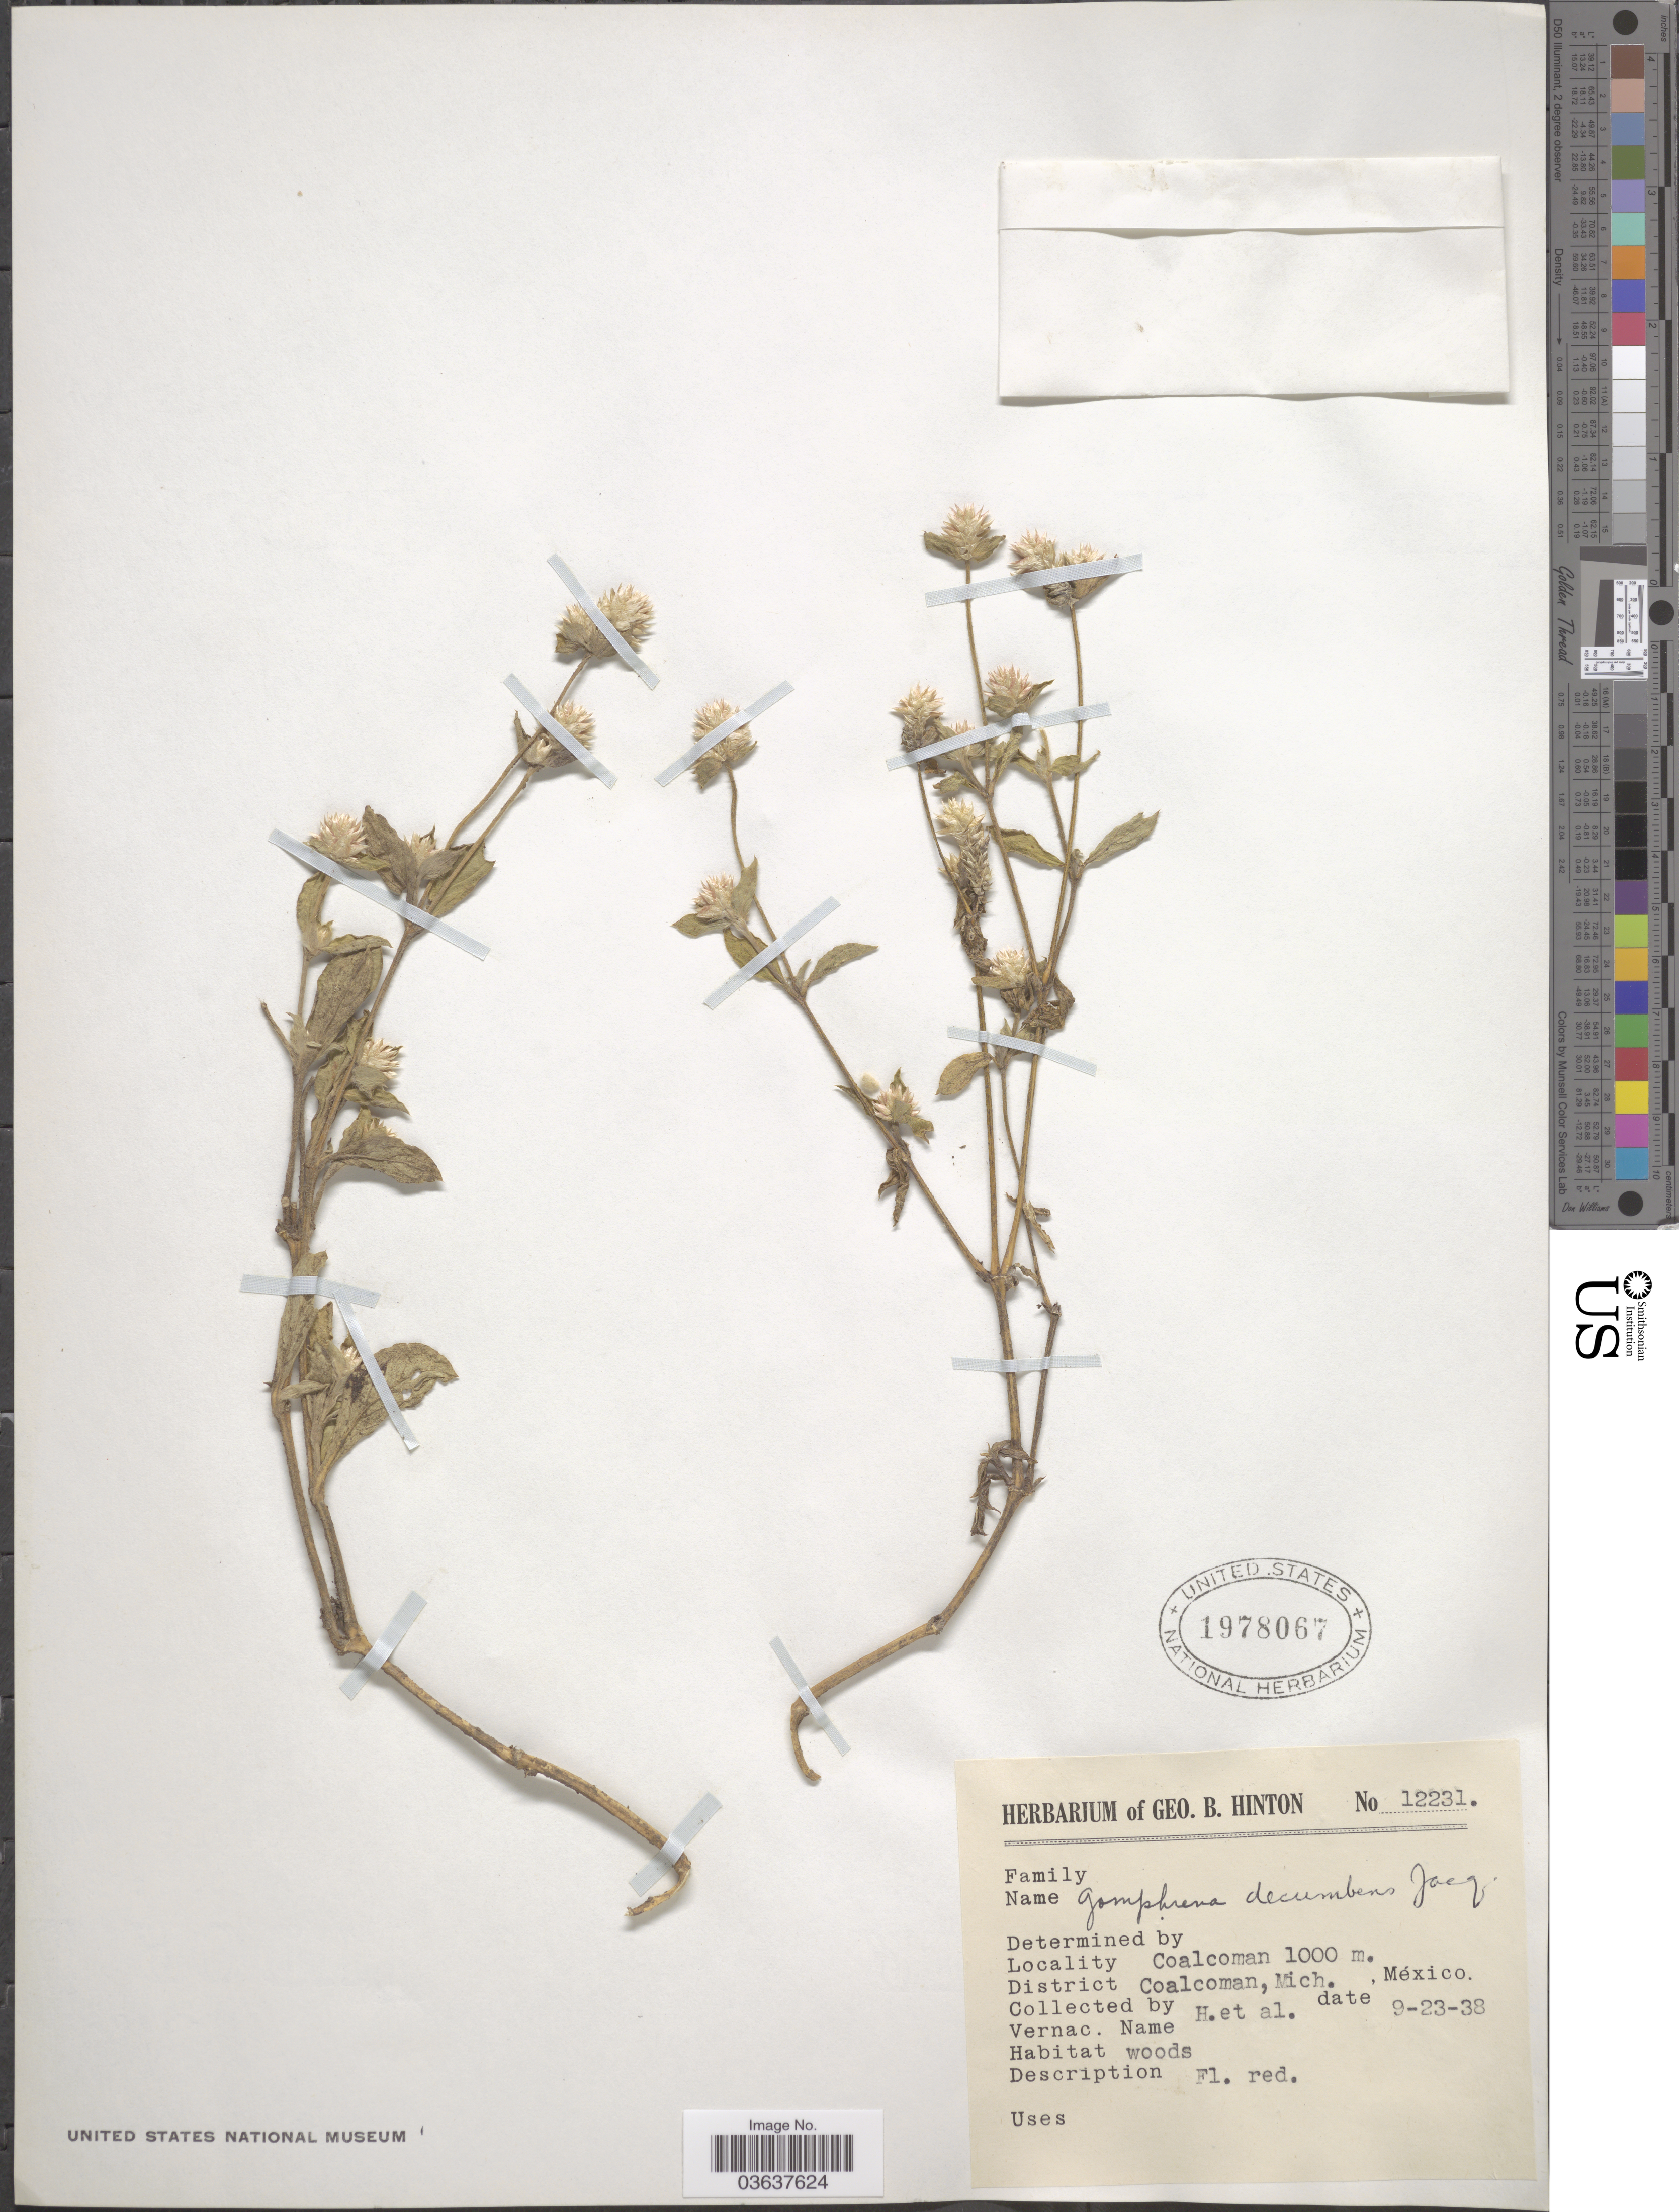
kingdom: Plantae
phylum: Tracheophyta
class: Magnoliopsida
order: Caryophyllales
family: Amaranthaceae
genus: Gomphrena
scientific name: Gomphrena decumbens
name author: Jacq.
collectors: G. B. Hinton & et al.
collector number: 12231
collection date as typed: Transcribed d/m/y: 23/9/38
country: Mexico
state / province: Michoacán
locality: Coalcoman. District Coalcoman.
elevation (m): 1000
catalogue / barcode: US 1978067